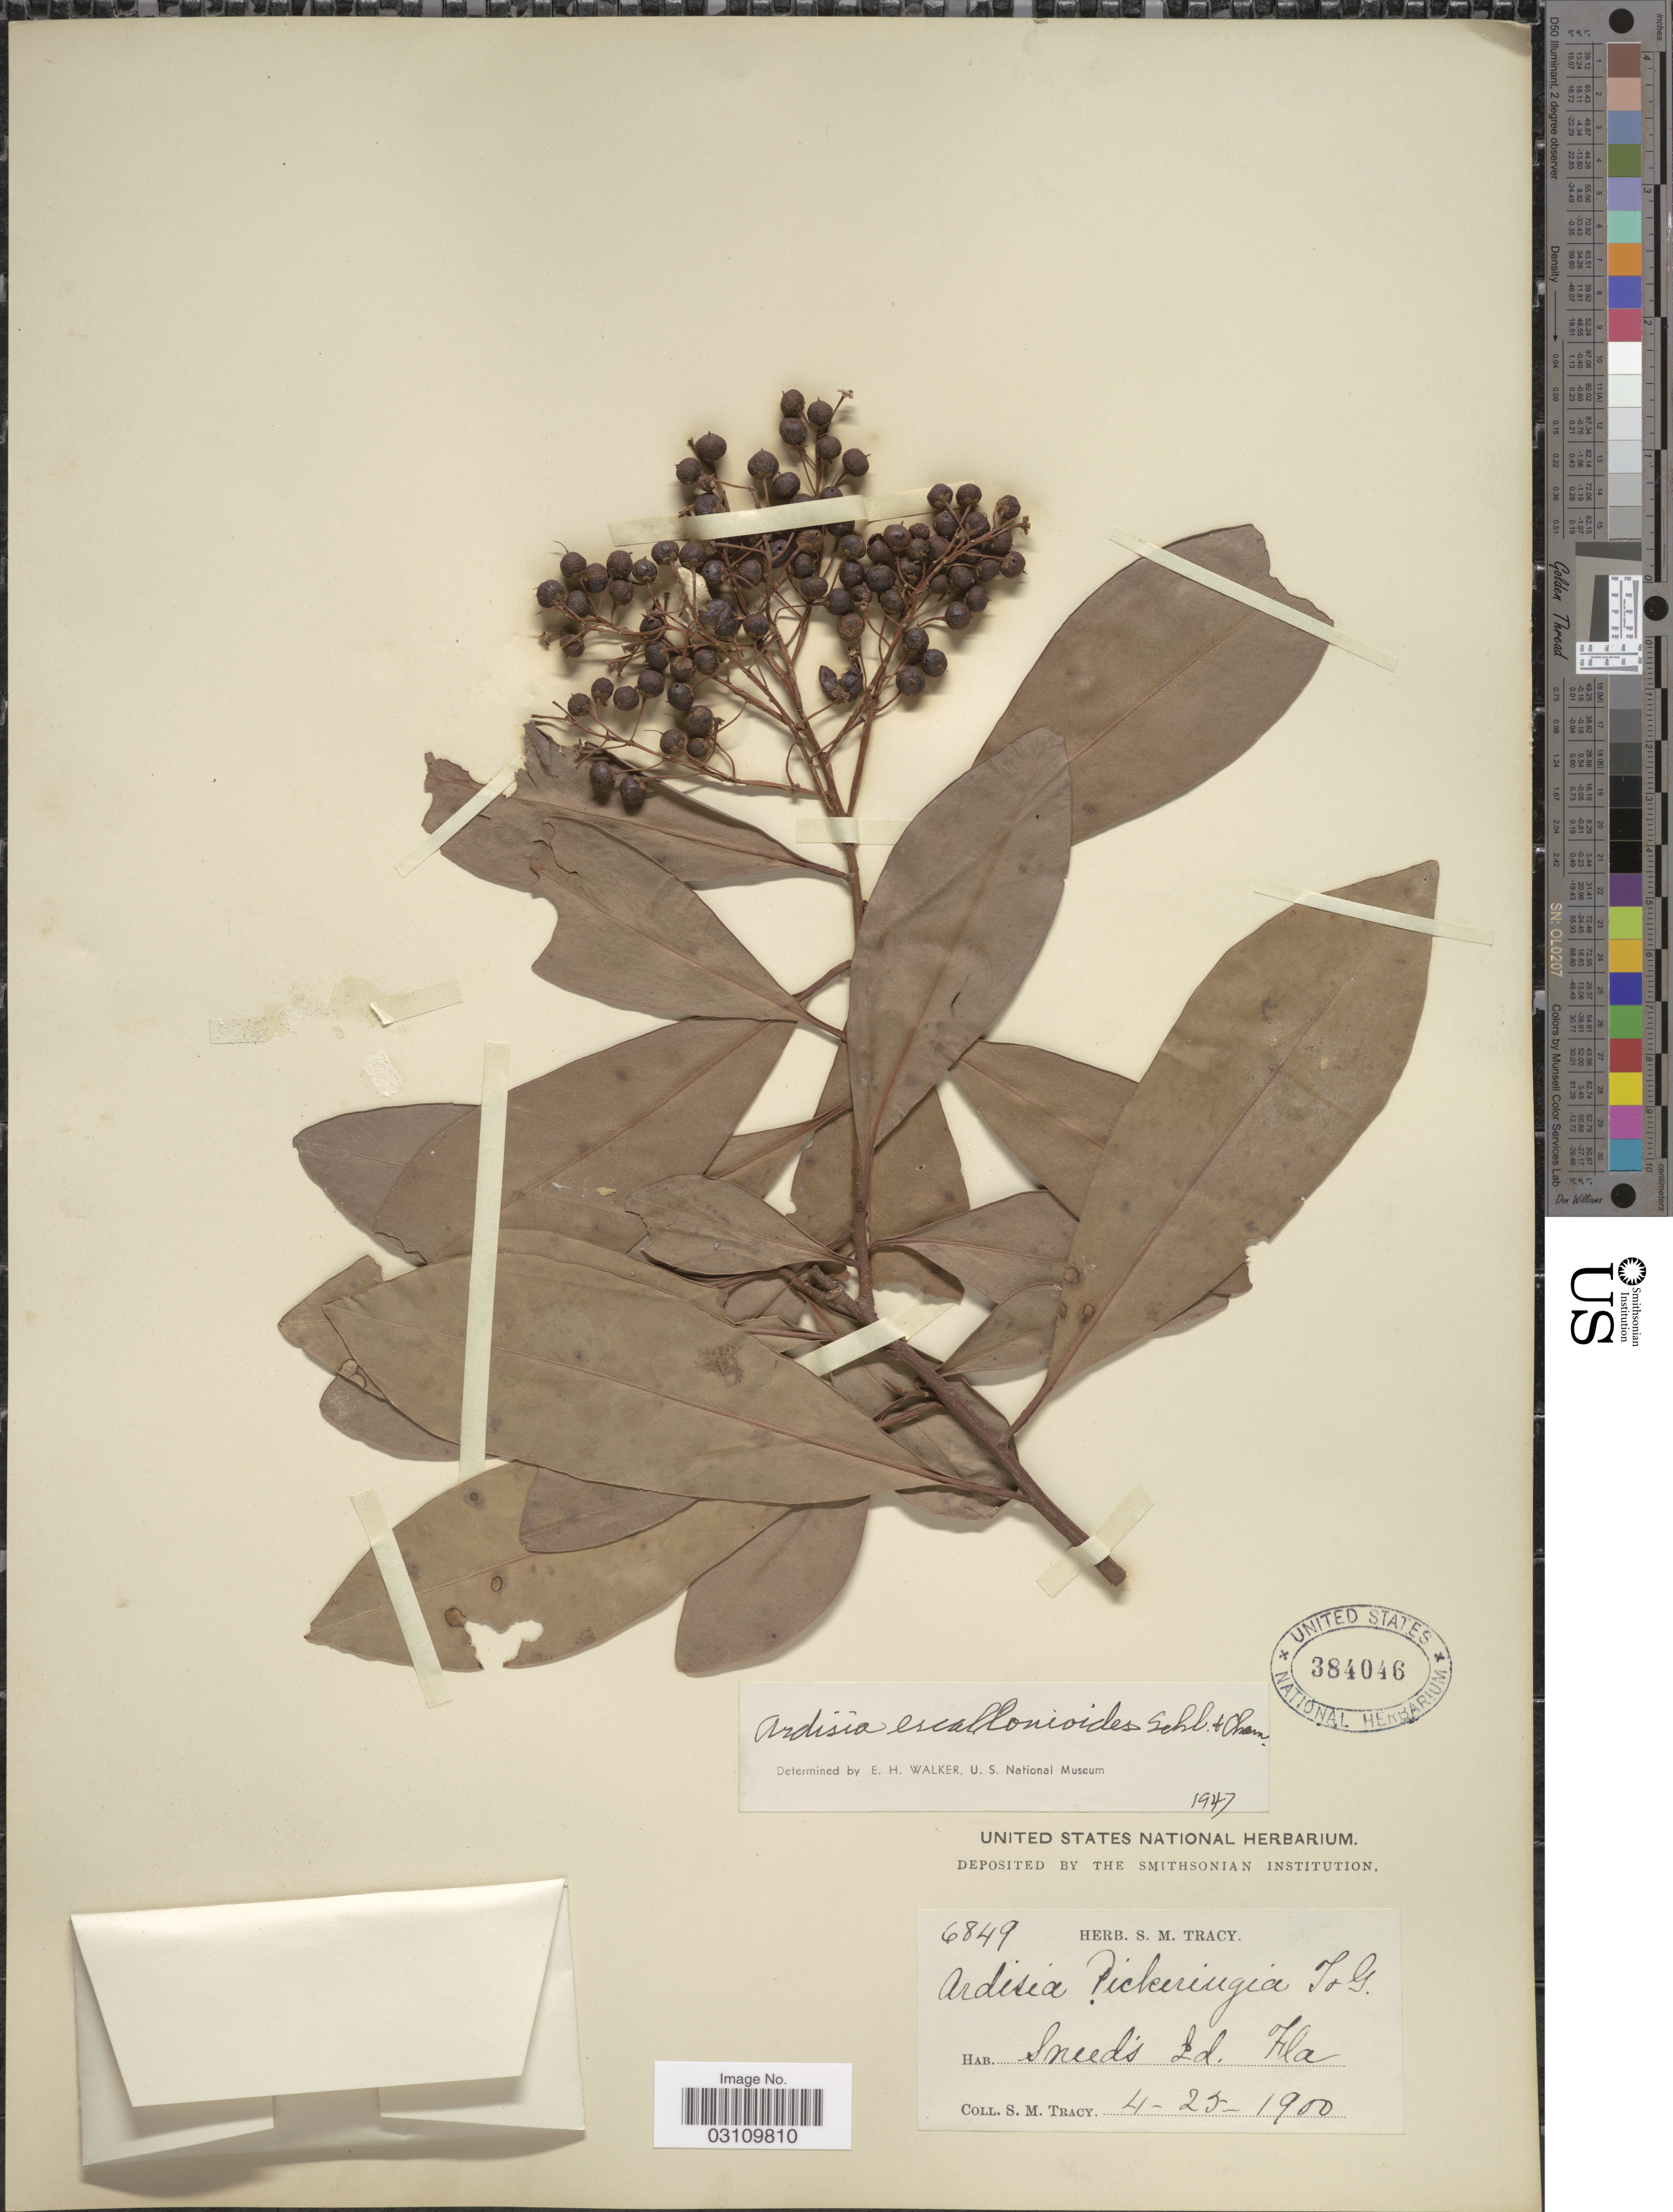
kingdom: Plantae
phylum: Tracheophyta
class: Magnoliopsida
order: Ericales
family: Primulaceae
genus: Ardisia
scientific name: Ardisia escallonioides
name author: Schltdl. & Cham.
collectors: S. M. Tracy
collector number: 6849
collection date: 1900-04-25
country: United States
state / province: Florida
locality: Sneeds Id.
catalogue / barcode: US 384046